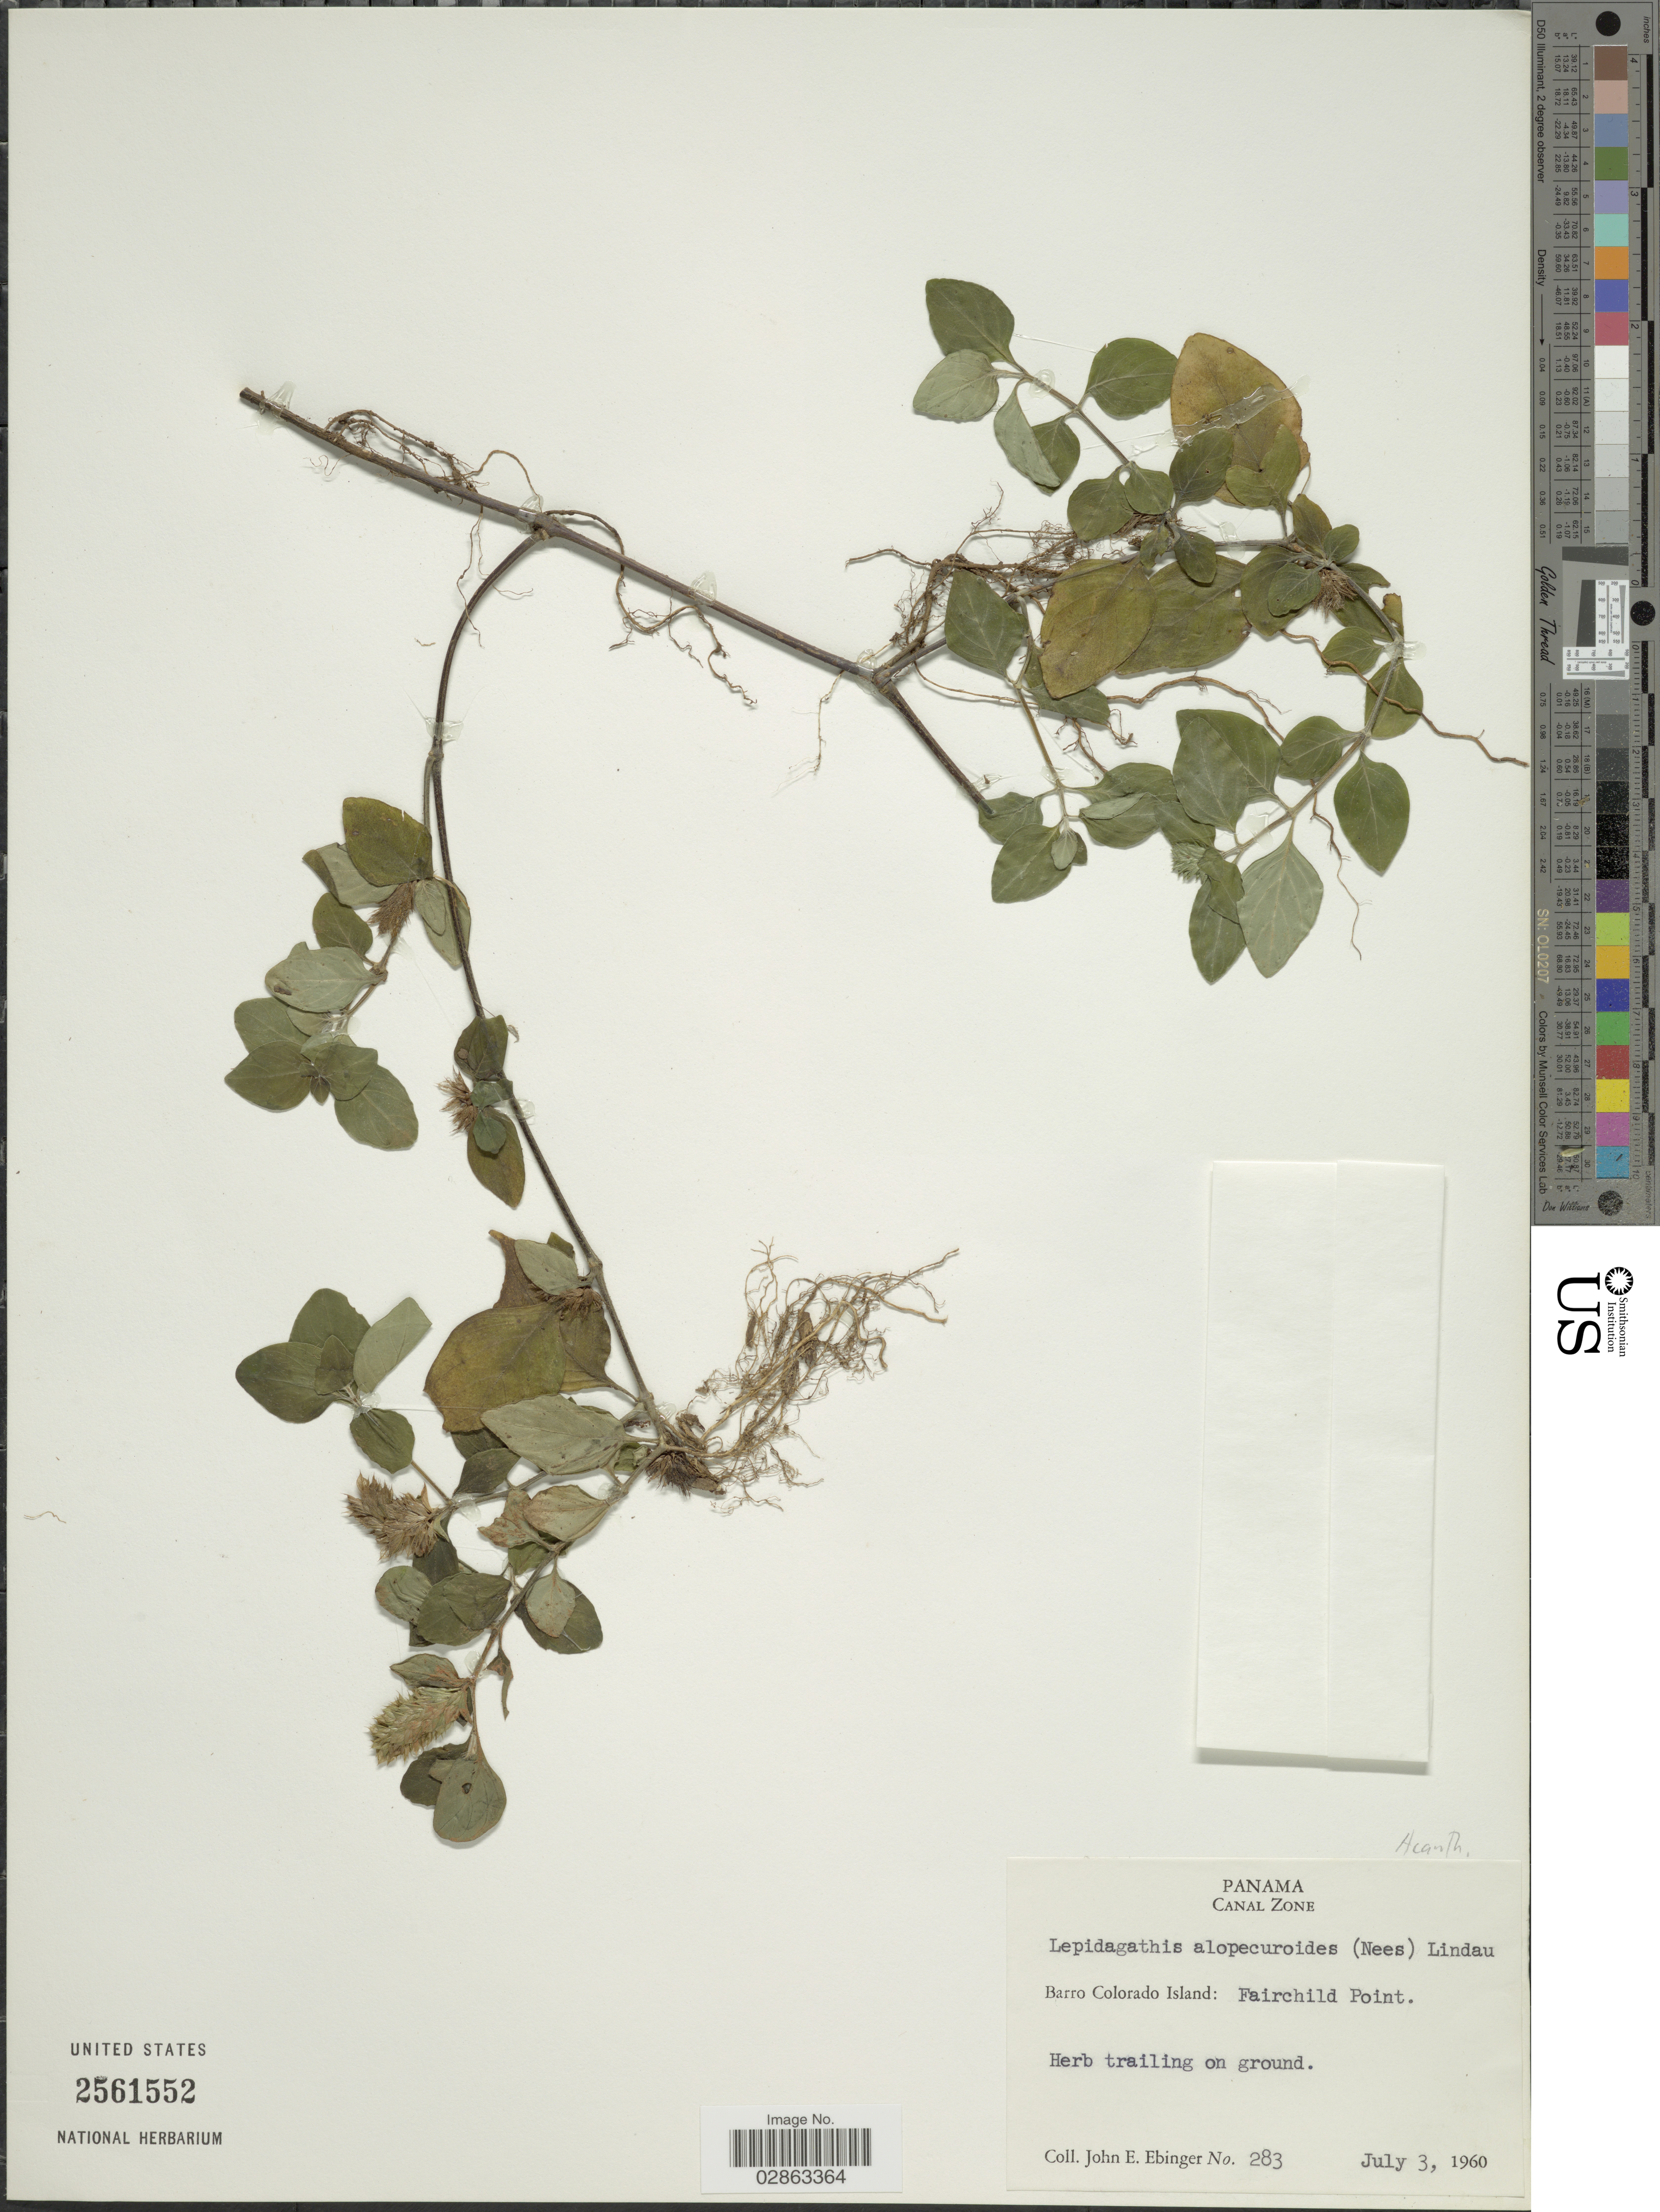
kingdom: Plantae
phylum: Tracheophyta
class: Magnoliopsida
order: Lamiales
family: Acanthaceae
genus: Teliostachya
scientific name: Teliostachya alopecuroidea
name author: (Vahl) Nees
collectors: J. Ebinger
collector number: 283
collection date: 1960-07-03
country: Panama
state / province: Panamá Oeste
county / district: Canal Zone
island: Barro Colorado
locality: Barro Colorado Island: Fairchild Point.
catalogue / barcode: US 2561552